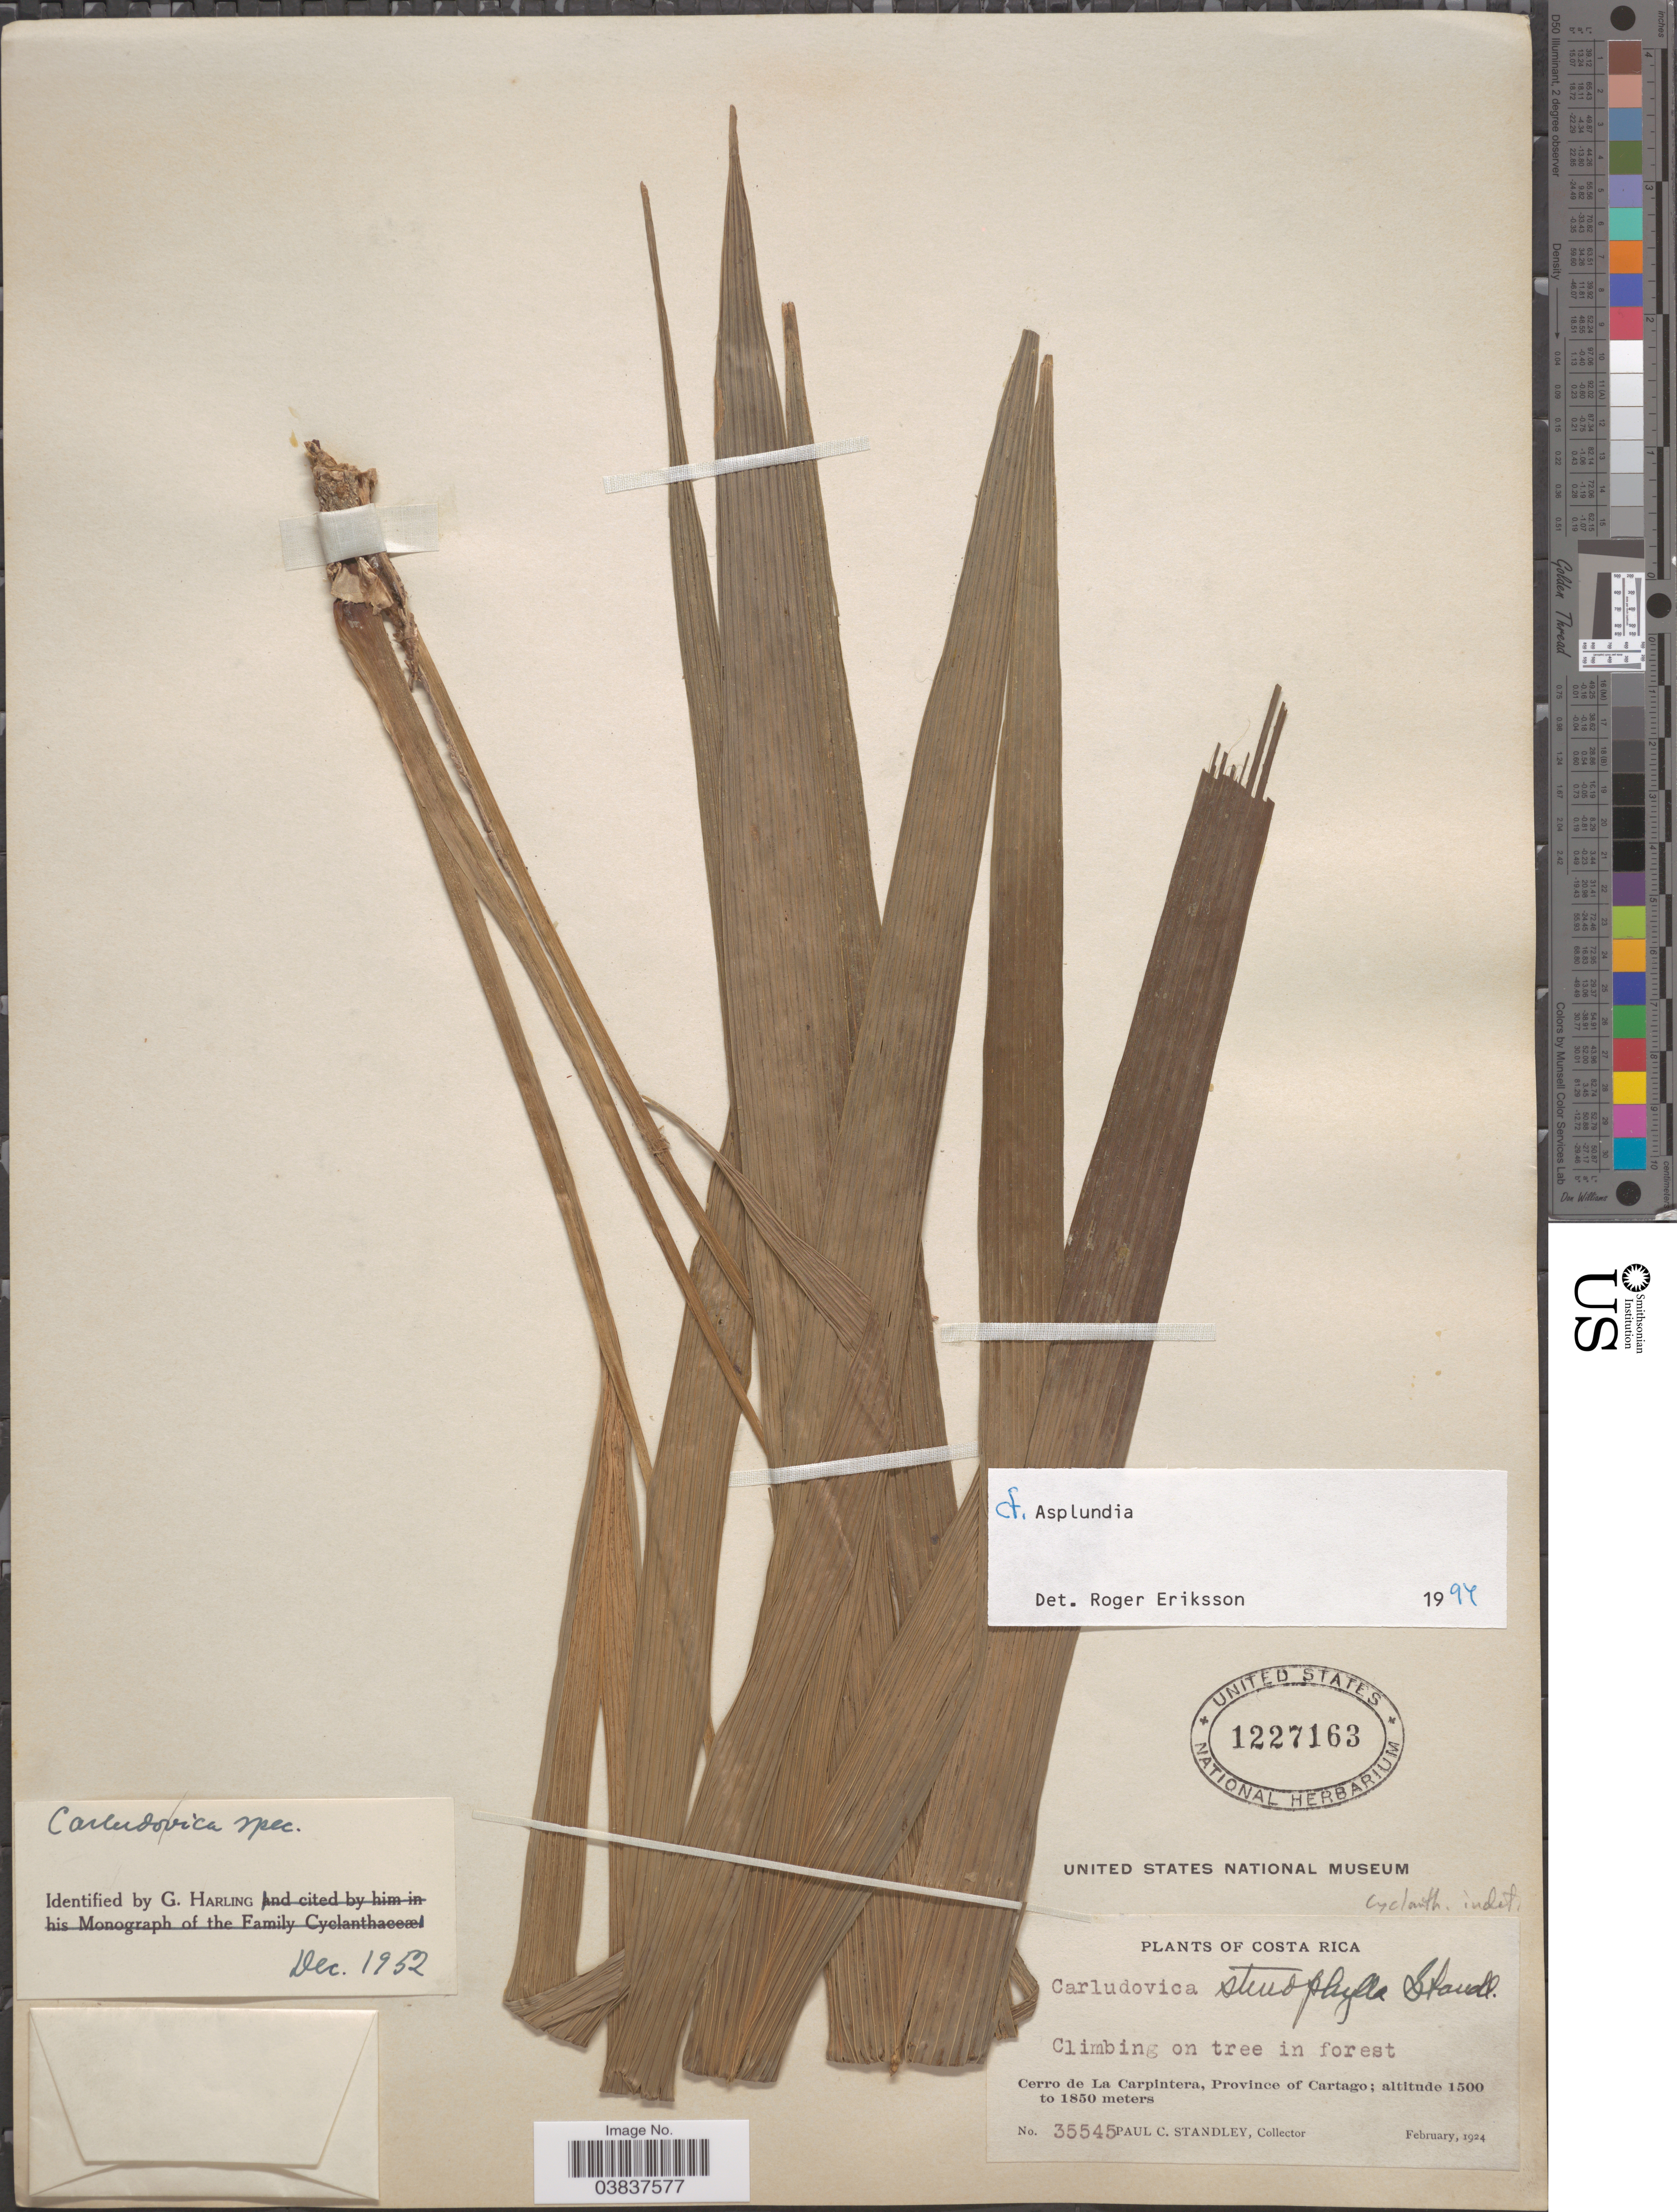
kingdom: Plantae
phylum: Tracheophyta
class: Liliopsida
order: Pandanales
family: Cyclanthaceae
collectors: P. C. Standley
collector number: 35545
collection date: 1924-02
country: Costa Rica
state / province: Cartago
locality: Cerro de La Carpintera.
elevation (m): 1500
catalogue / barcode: US 1227163